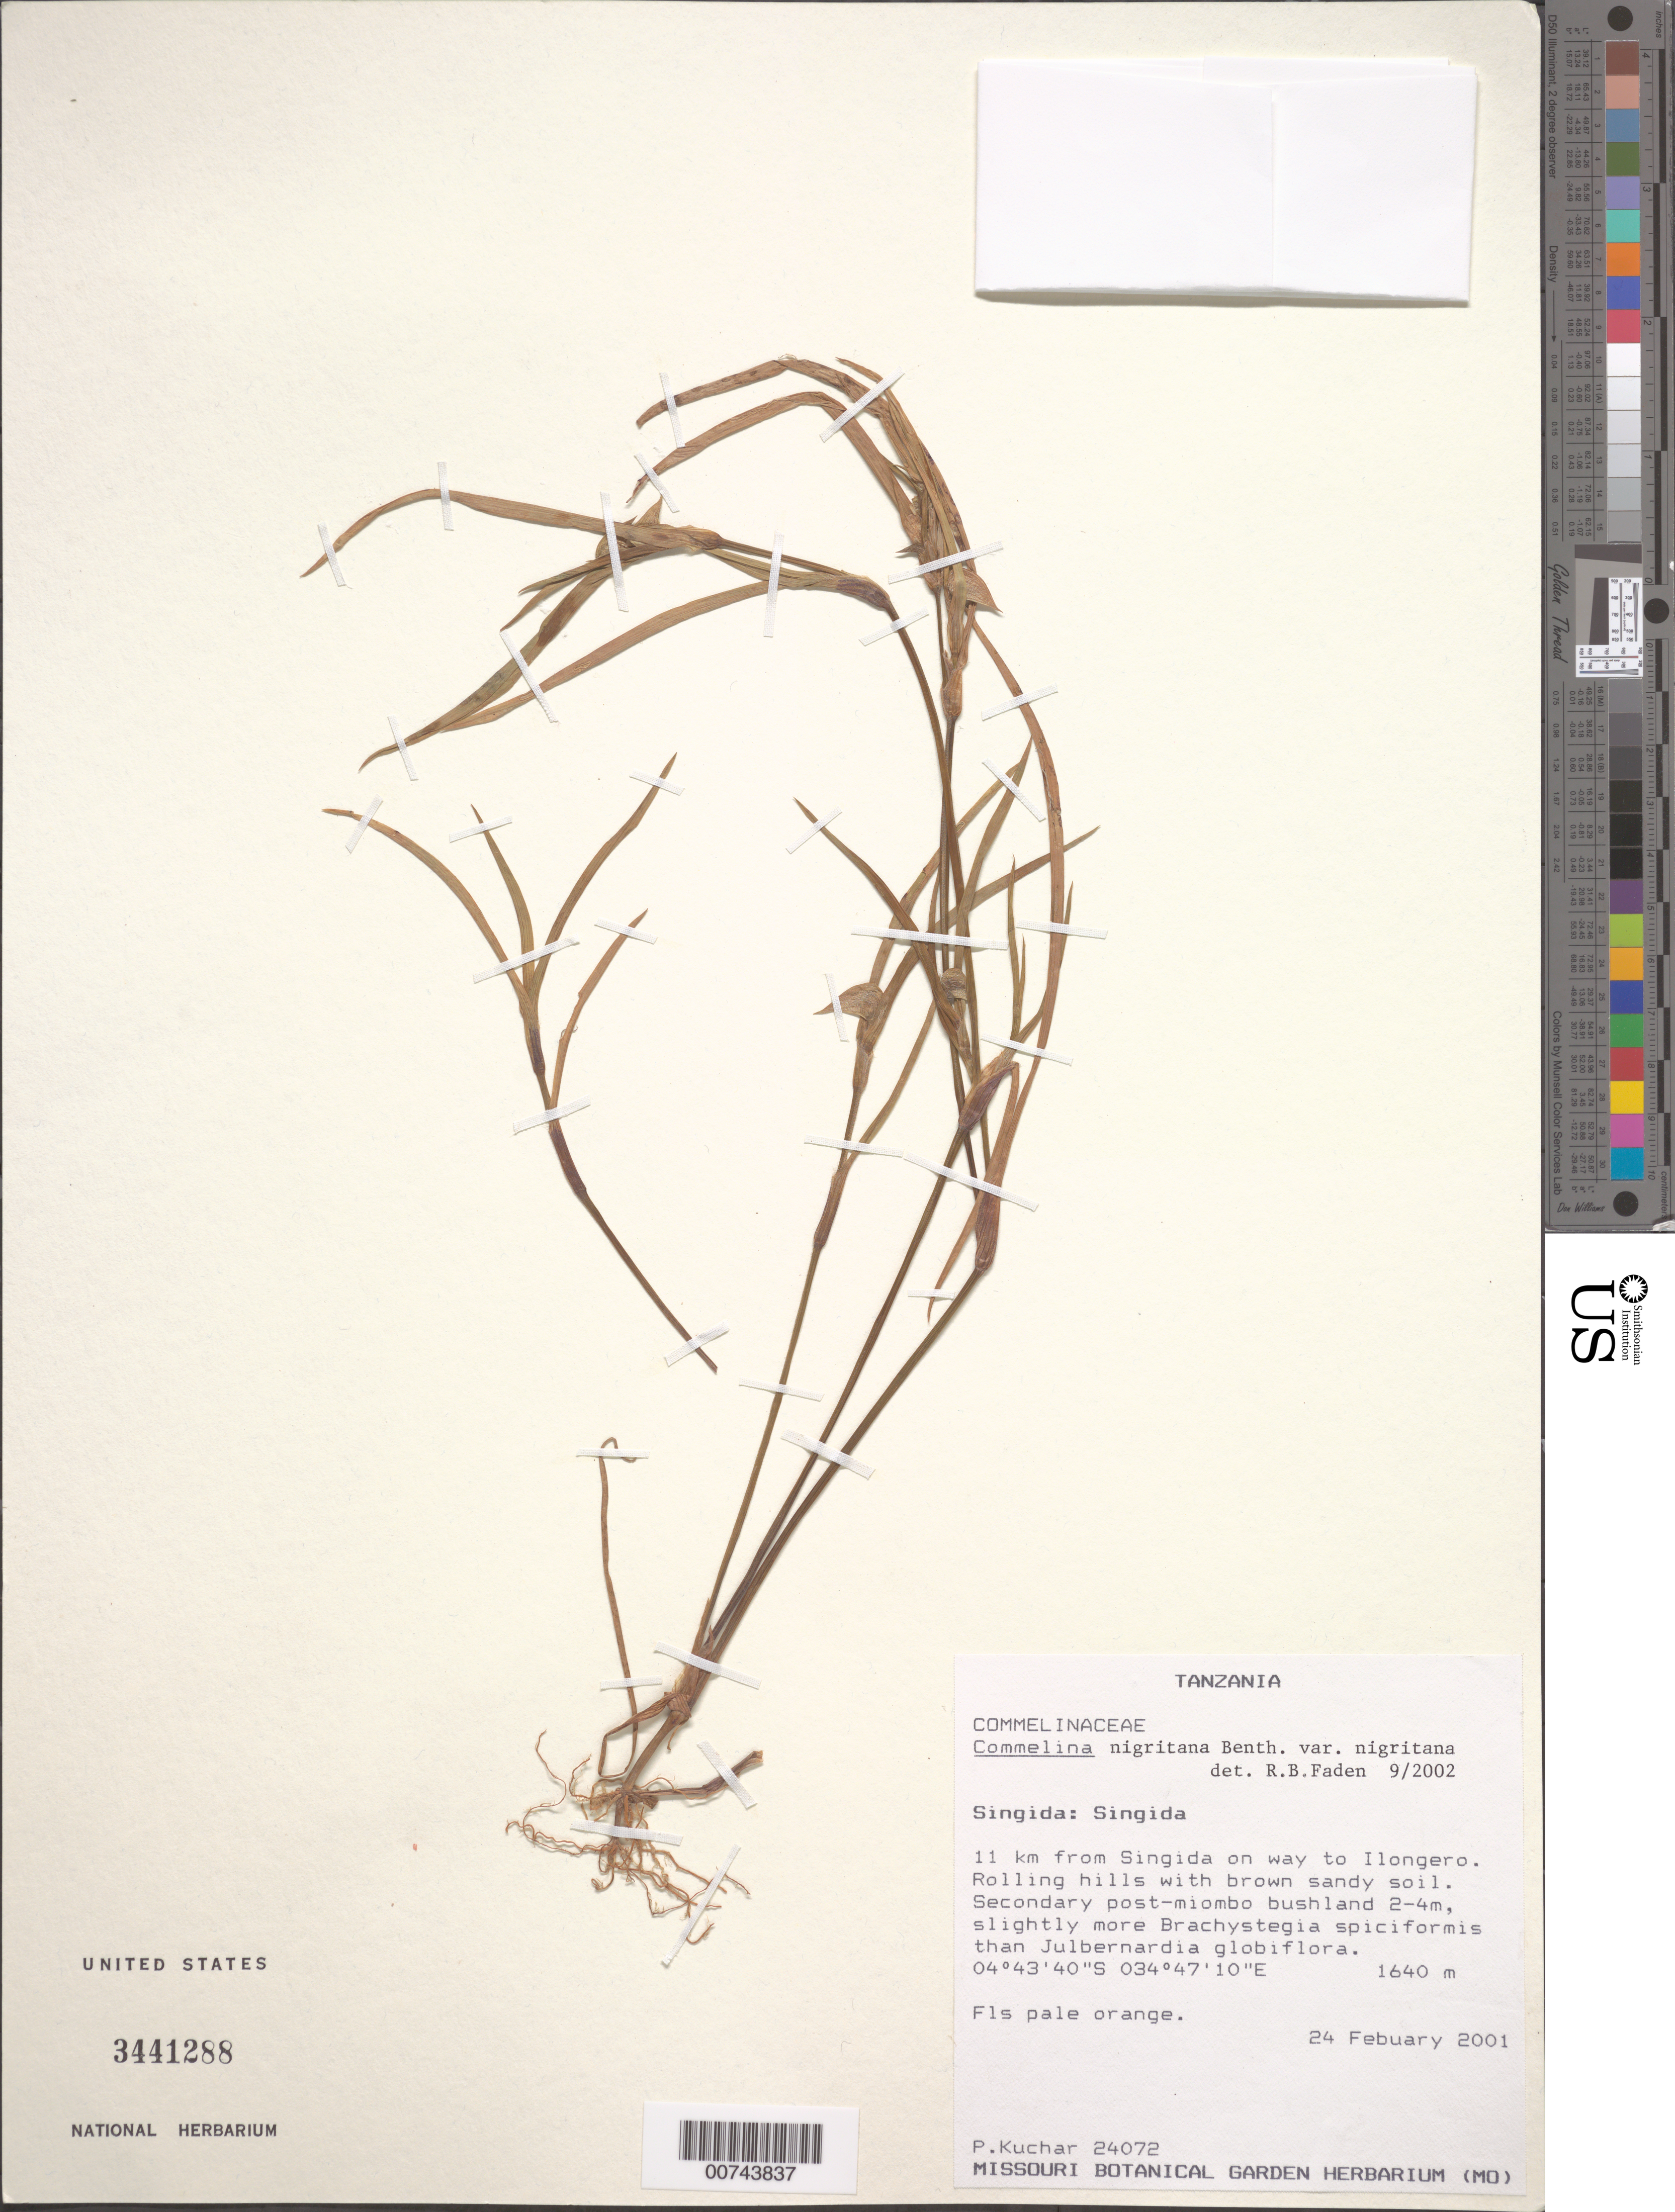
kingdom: Plantae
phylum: Tracheophyta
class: Liliopsida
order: Commelinales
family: Commelinaceae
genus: Commelina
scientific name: Commelina nigritana var. nigritana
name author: Benth.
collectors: P. Kuchar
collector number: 24072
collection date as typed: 24 Feb 2001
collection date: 2001-02-24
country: Tanzania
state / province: Singida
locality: Singida on way to Ilongero.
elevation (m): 1640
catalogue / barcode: US 3441288